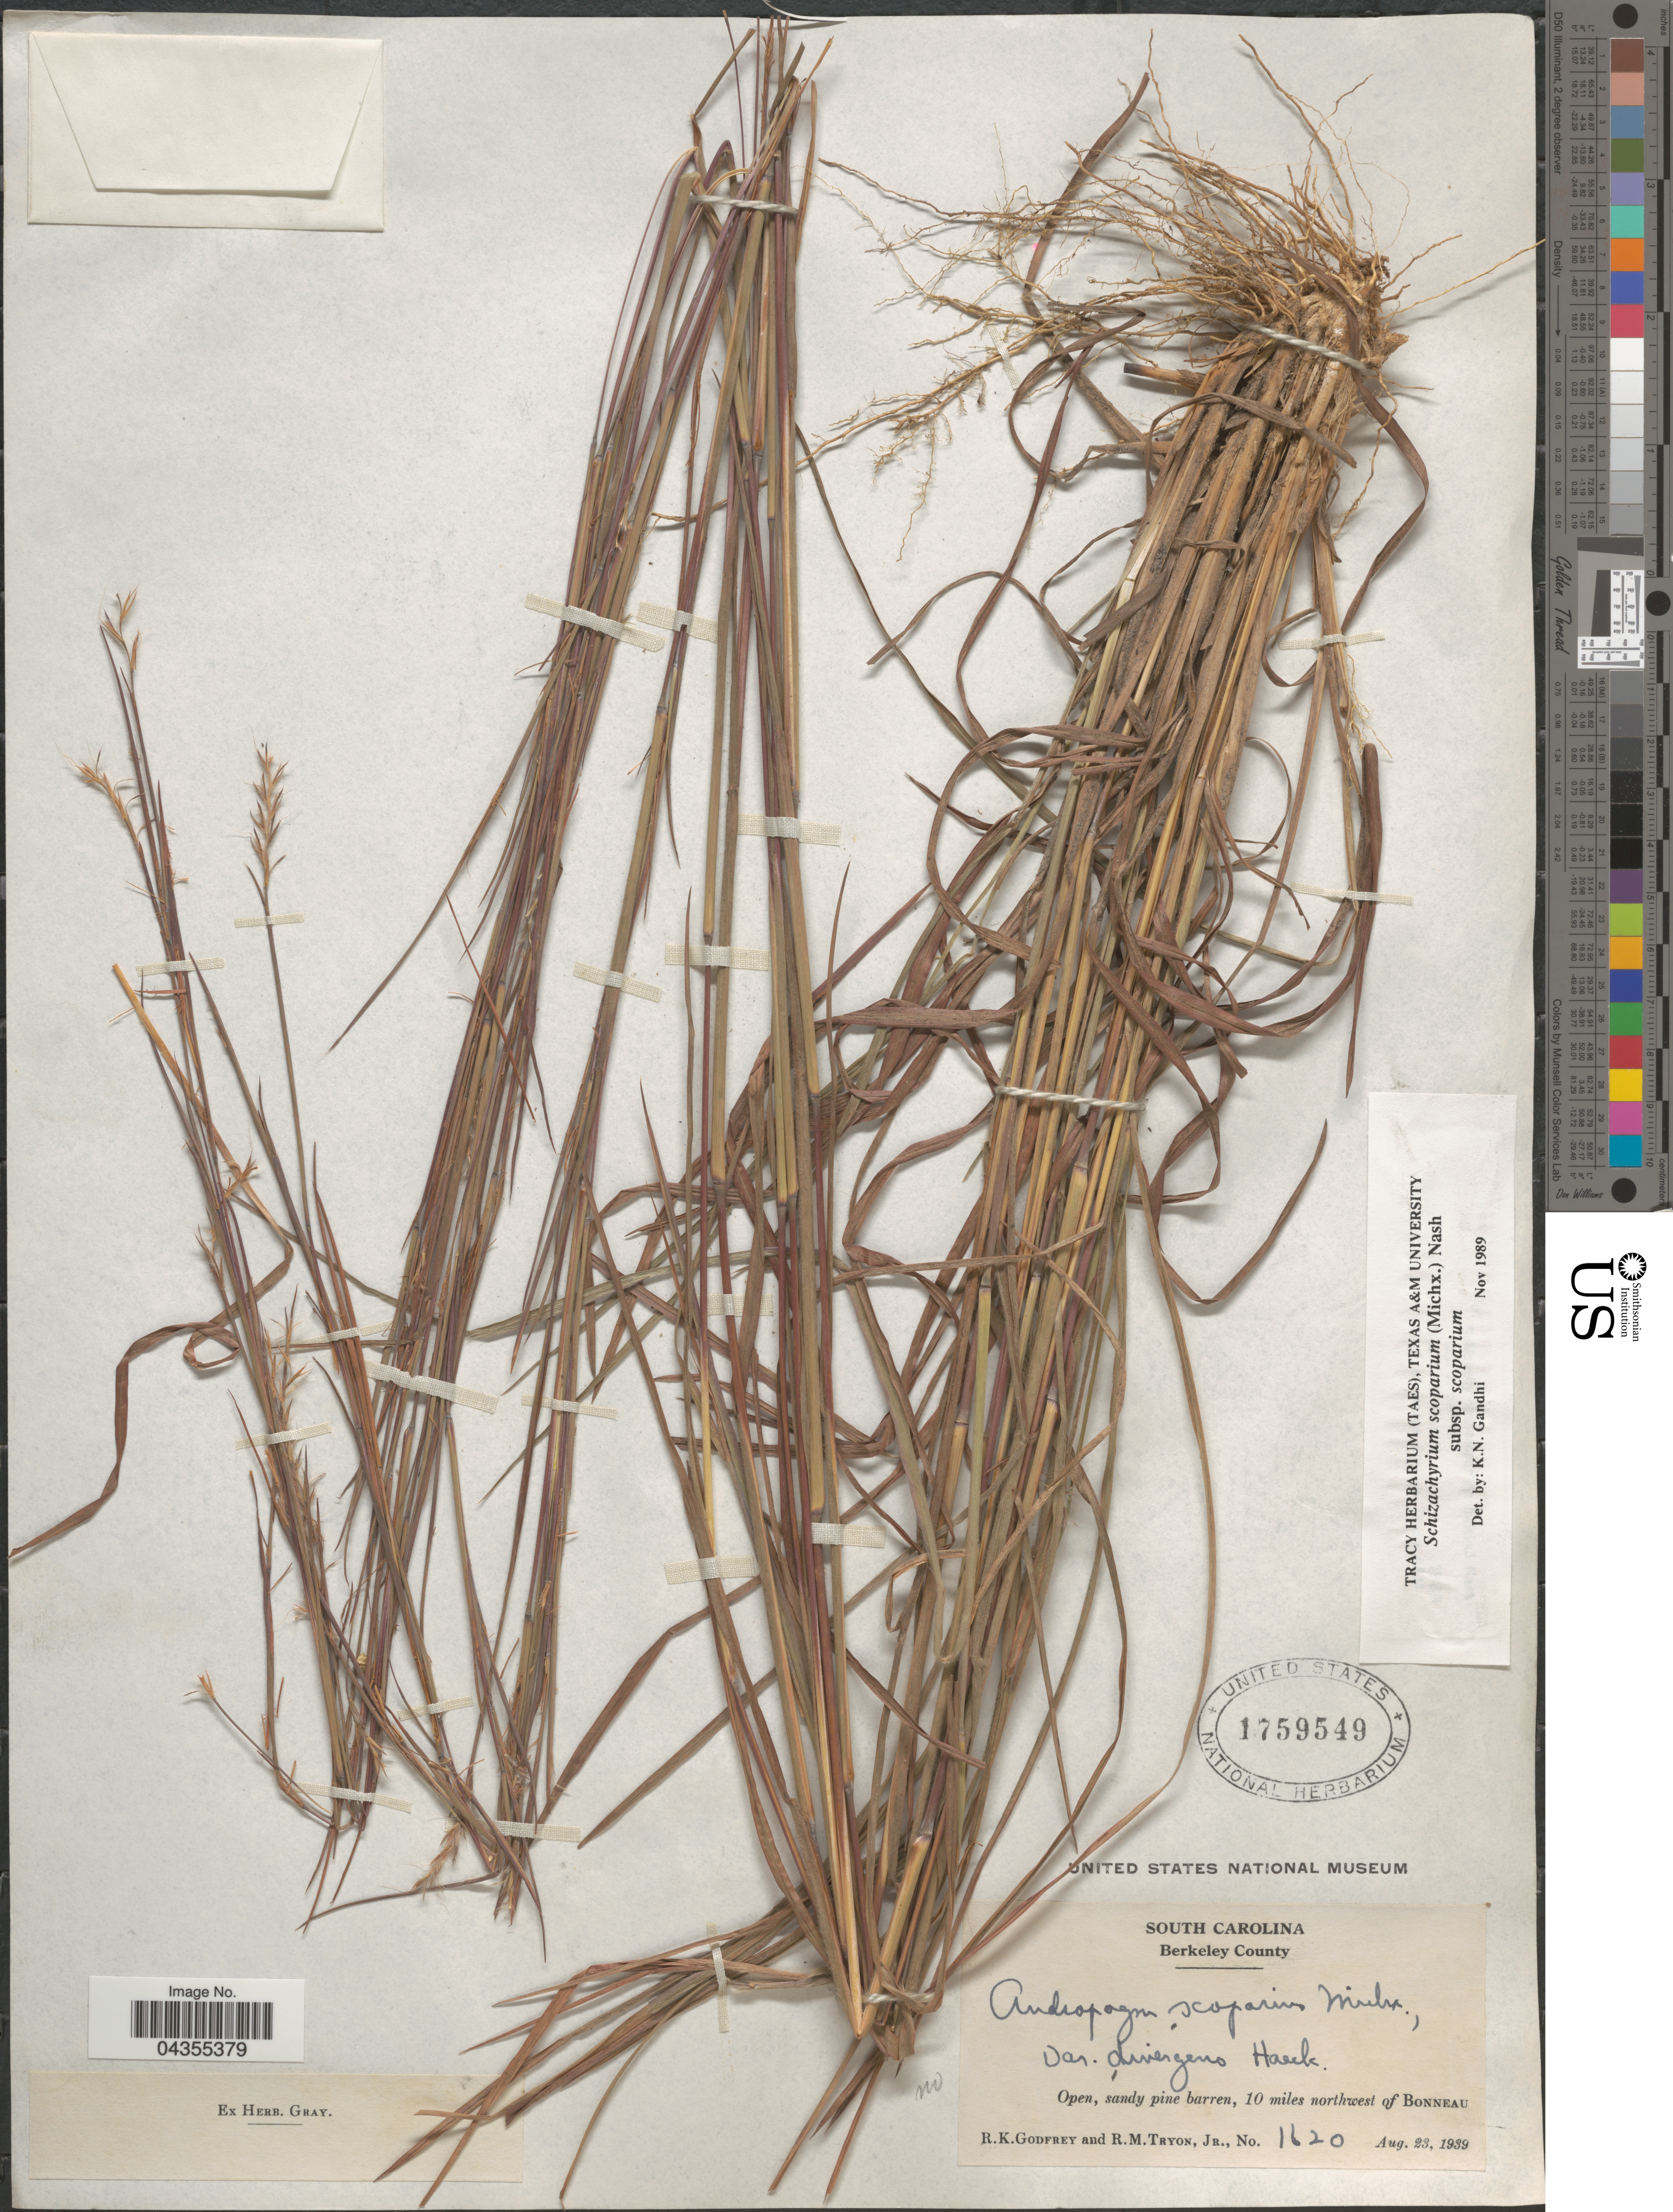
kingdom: Plantae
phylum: Tracheophyta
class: Liliopsida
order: Poales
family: Poaceae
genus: Schizachyrium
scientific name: Schizachyrium scoparium var. scoparium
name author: (Michx.) Nash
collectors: R. K. Godfrey & R. Tryon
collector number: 1620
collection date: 1939-08-23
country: United States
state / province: South Carolina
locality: Berkeley County. Open, sandy pine barren, 10 miles northwest of Bonneau.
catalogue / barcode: US 1759549